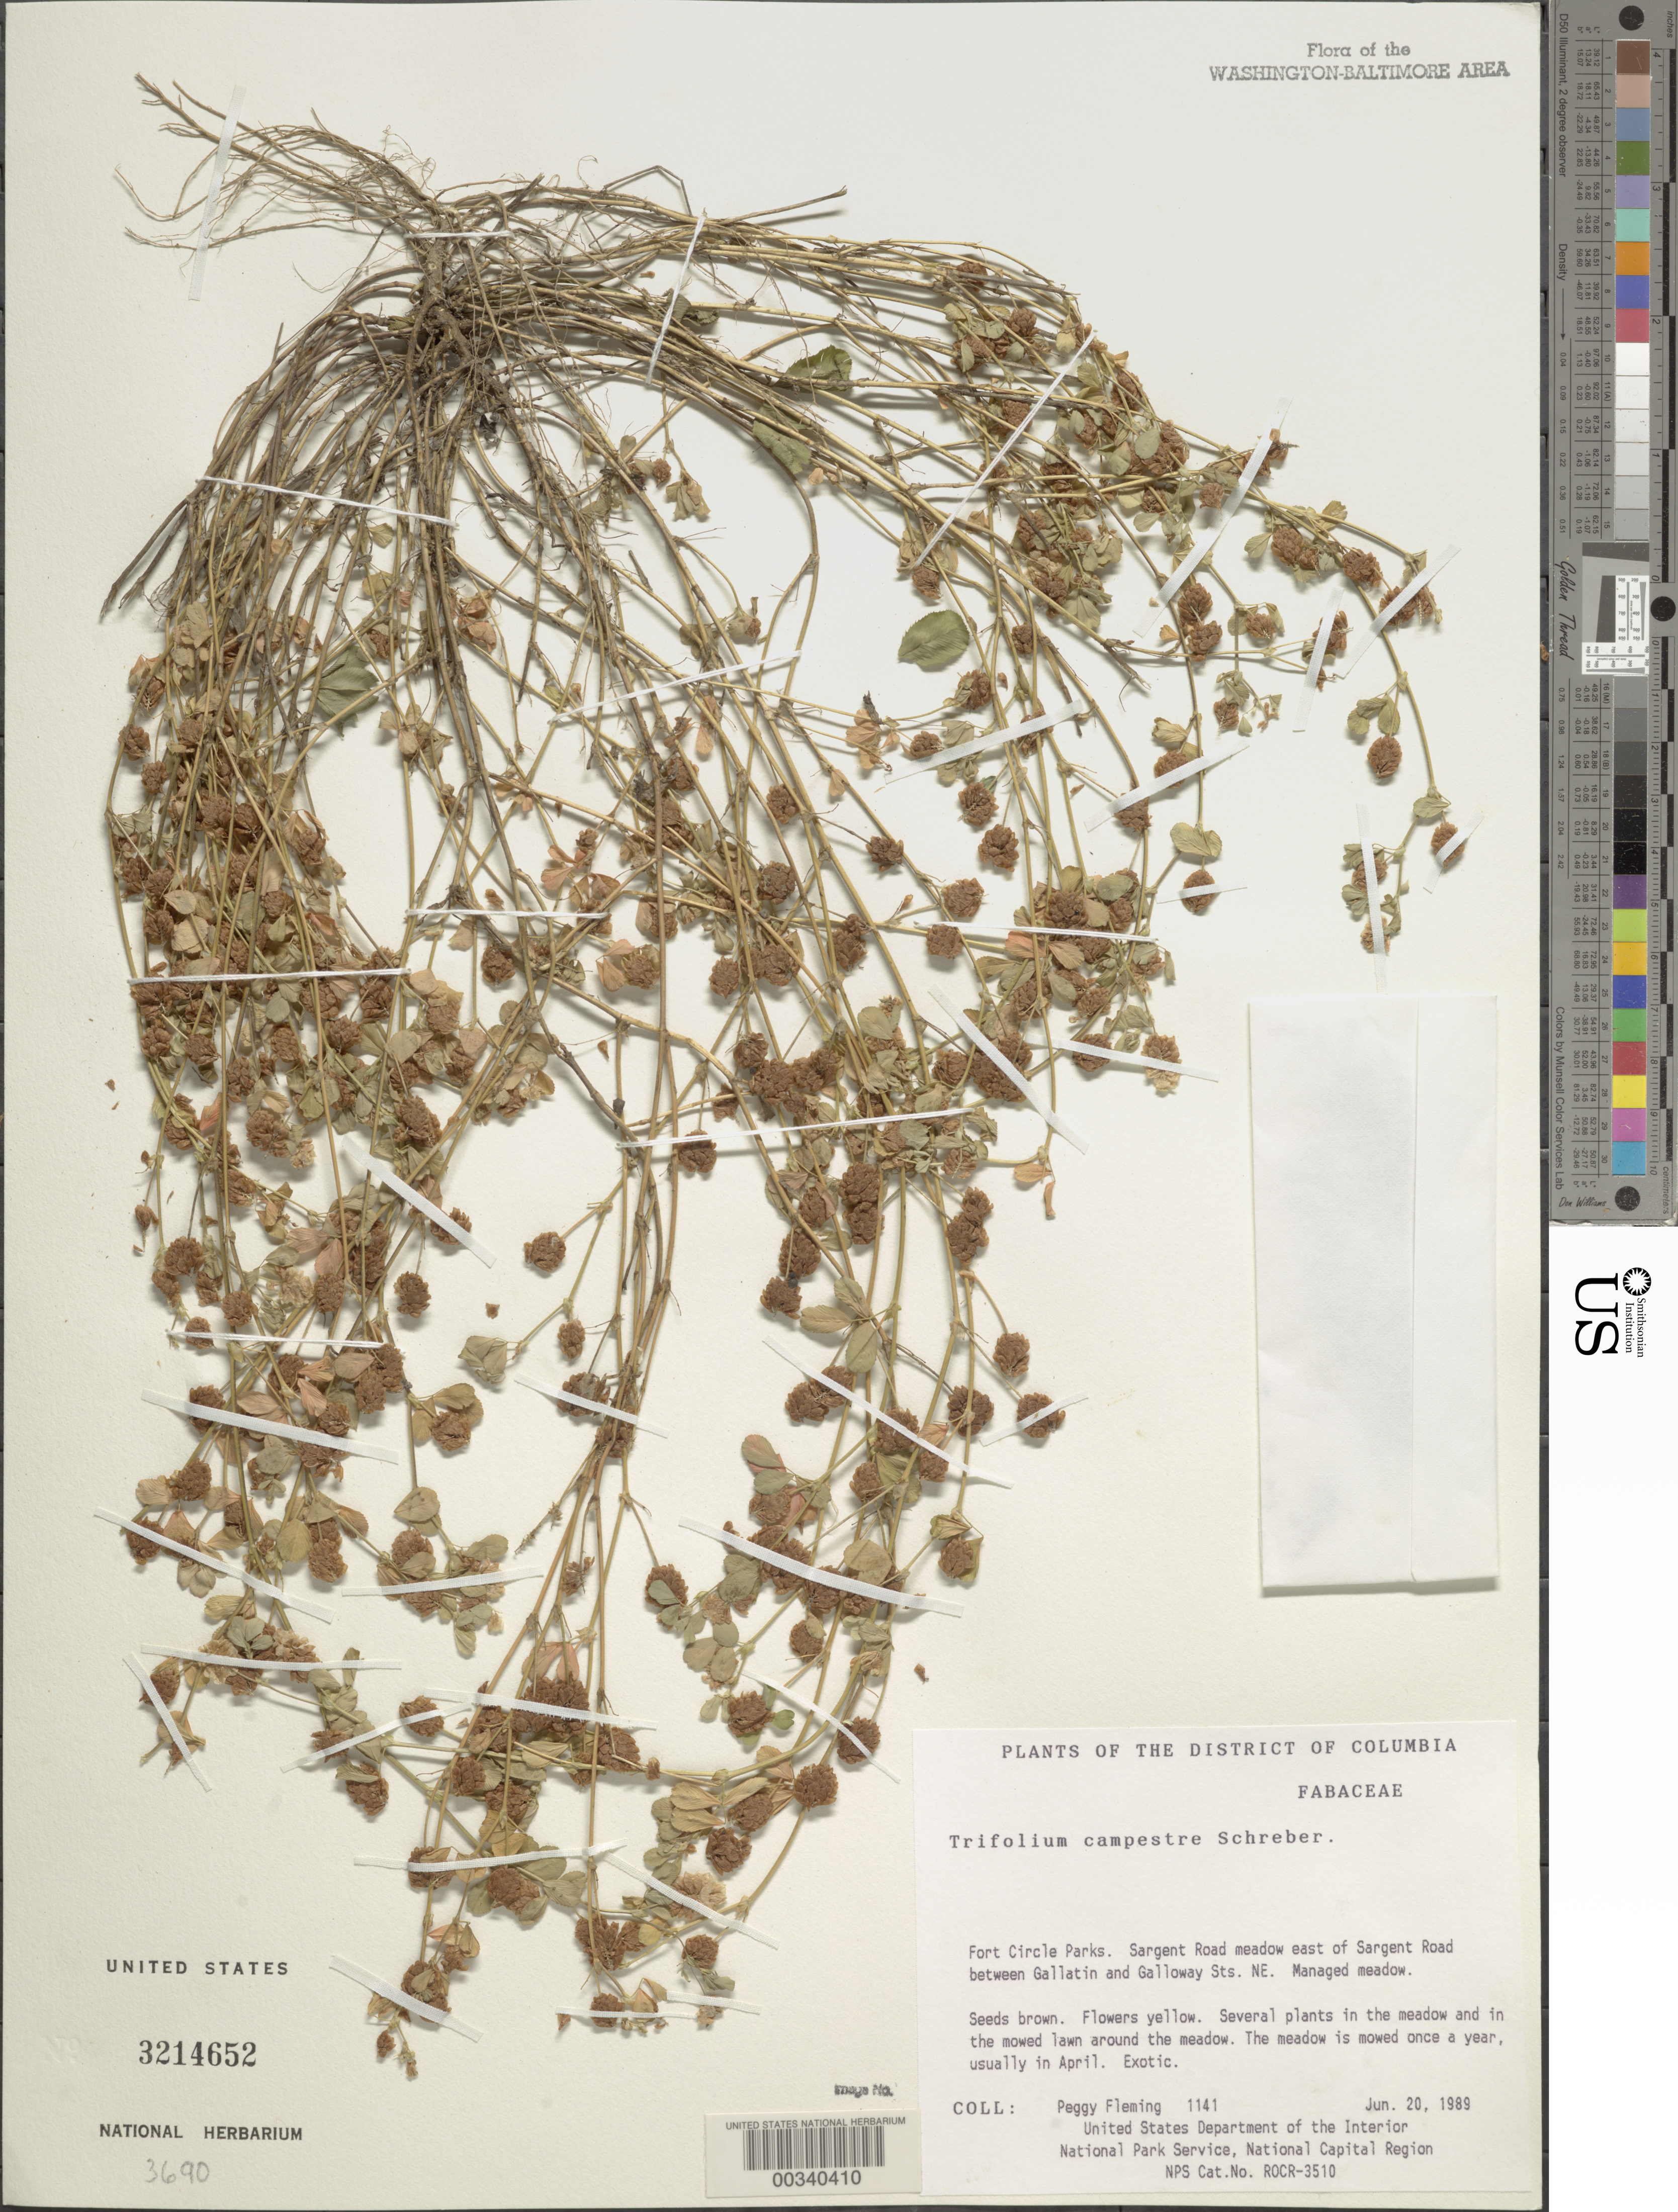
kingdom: Plantae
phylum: Tracheophyta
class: Magnoliopsida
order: Fabales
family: Fabaceae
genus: Trifolium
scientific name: Trifolium campestre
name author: Schreb.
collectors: P. Fleming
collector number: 1141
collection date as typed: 20 Jun 1989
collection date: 1989-06-20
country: United States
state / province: District of Columbia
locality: Fort Circle Parks, Sargent Road meadow E of Sargent Road between Gallatin and Galloway Sts, NE.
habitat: Managed meadow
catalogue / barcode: US 3214652